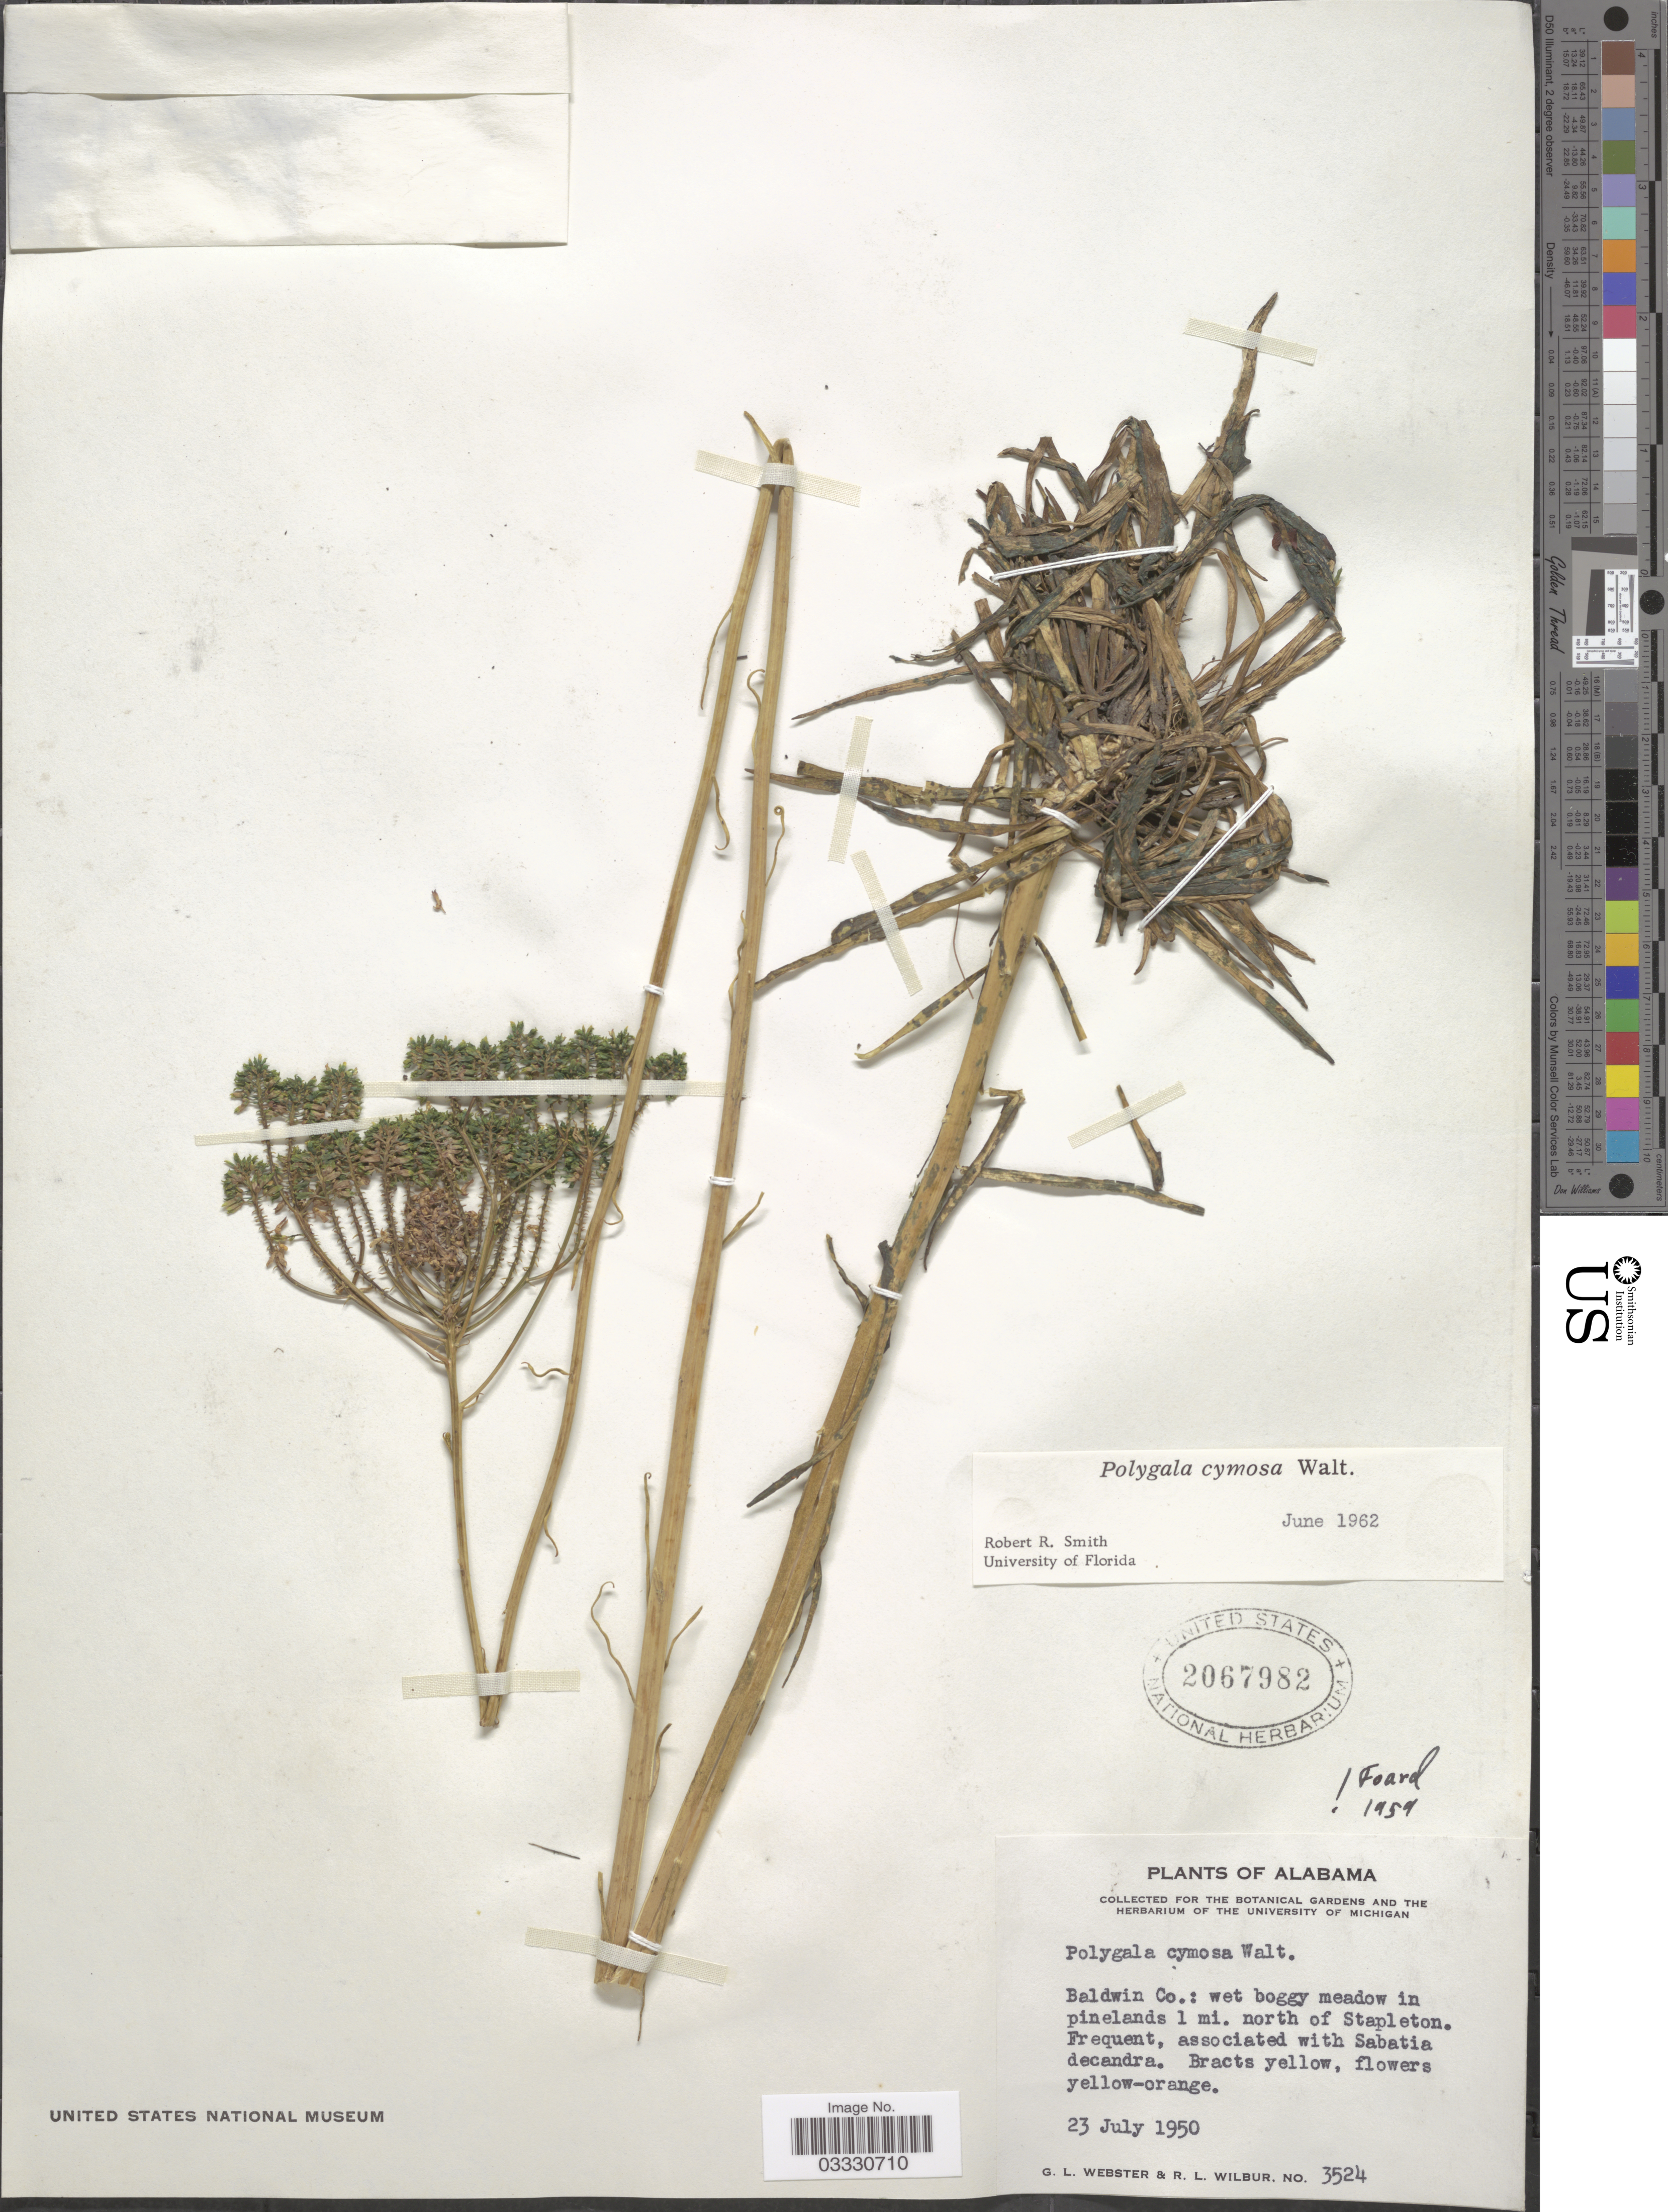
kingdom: Plantae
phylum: Tracheophyta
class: Magnoliopsida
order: Fabales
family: Polygalaceae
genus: Polygala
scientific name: Polygala cymosa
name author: Walter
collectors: G. L. Webster & R. L. Wilbur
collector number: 3524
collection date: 1950-07-23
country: United States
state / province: Alabama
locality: Baldwin Co.: wet boggy meadow in pinelands 1 mi. north of Stapleton.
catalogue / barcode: US 2067982